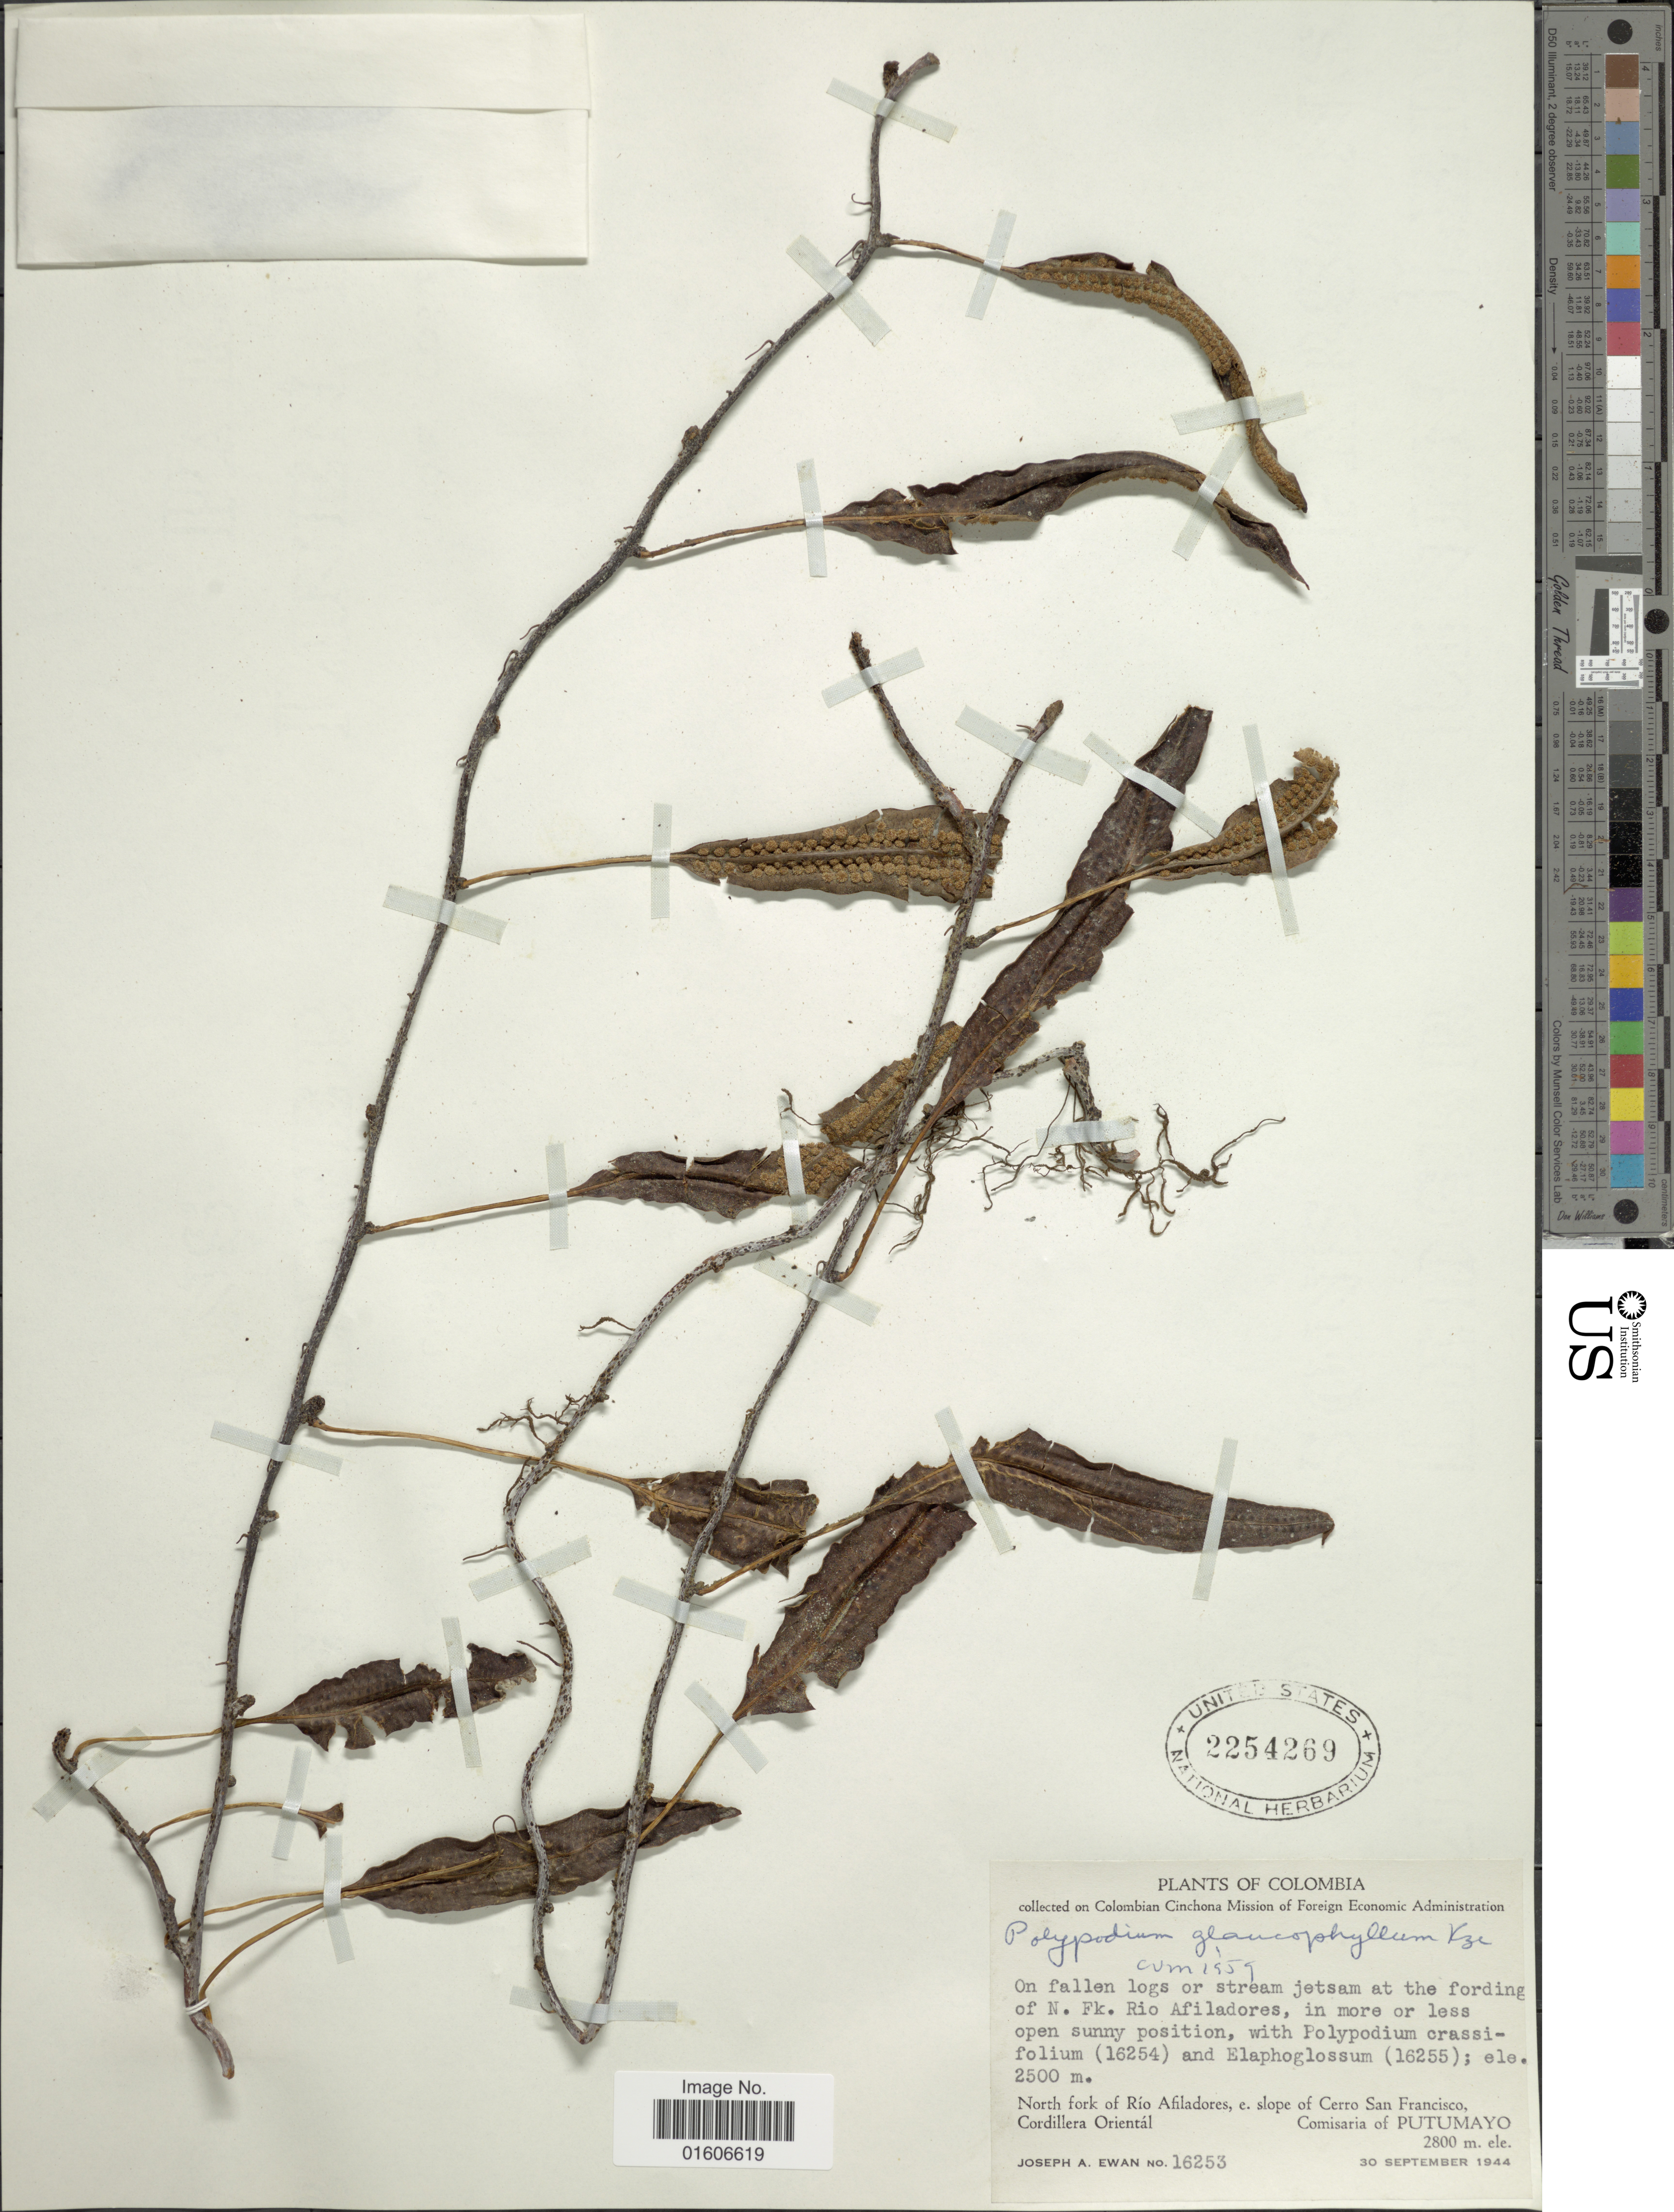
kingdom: Plantae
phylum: Tracheophyta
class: Polypodiopsida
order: Polypodiales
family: Polypodiaceae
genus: Serpocaulon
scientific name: Serpocaulon levigatum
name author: (Cav.) A.R. Sm.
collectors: J. A. Ewan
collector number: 16253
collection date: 1944-09-30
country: Colombia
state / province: Putumayo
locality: North fork of Rio Afiladores, e. slope of Cerro San Francisco, Cordillera Orientál, Comisaria of Putumayo.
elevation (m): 2800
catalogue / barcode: US 2254269